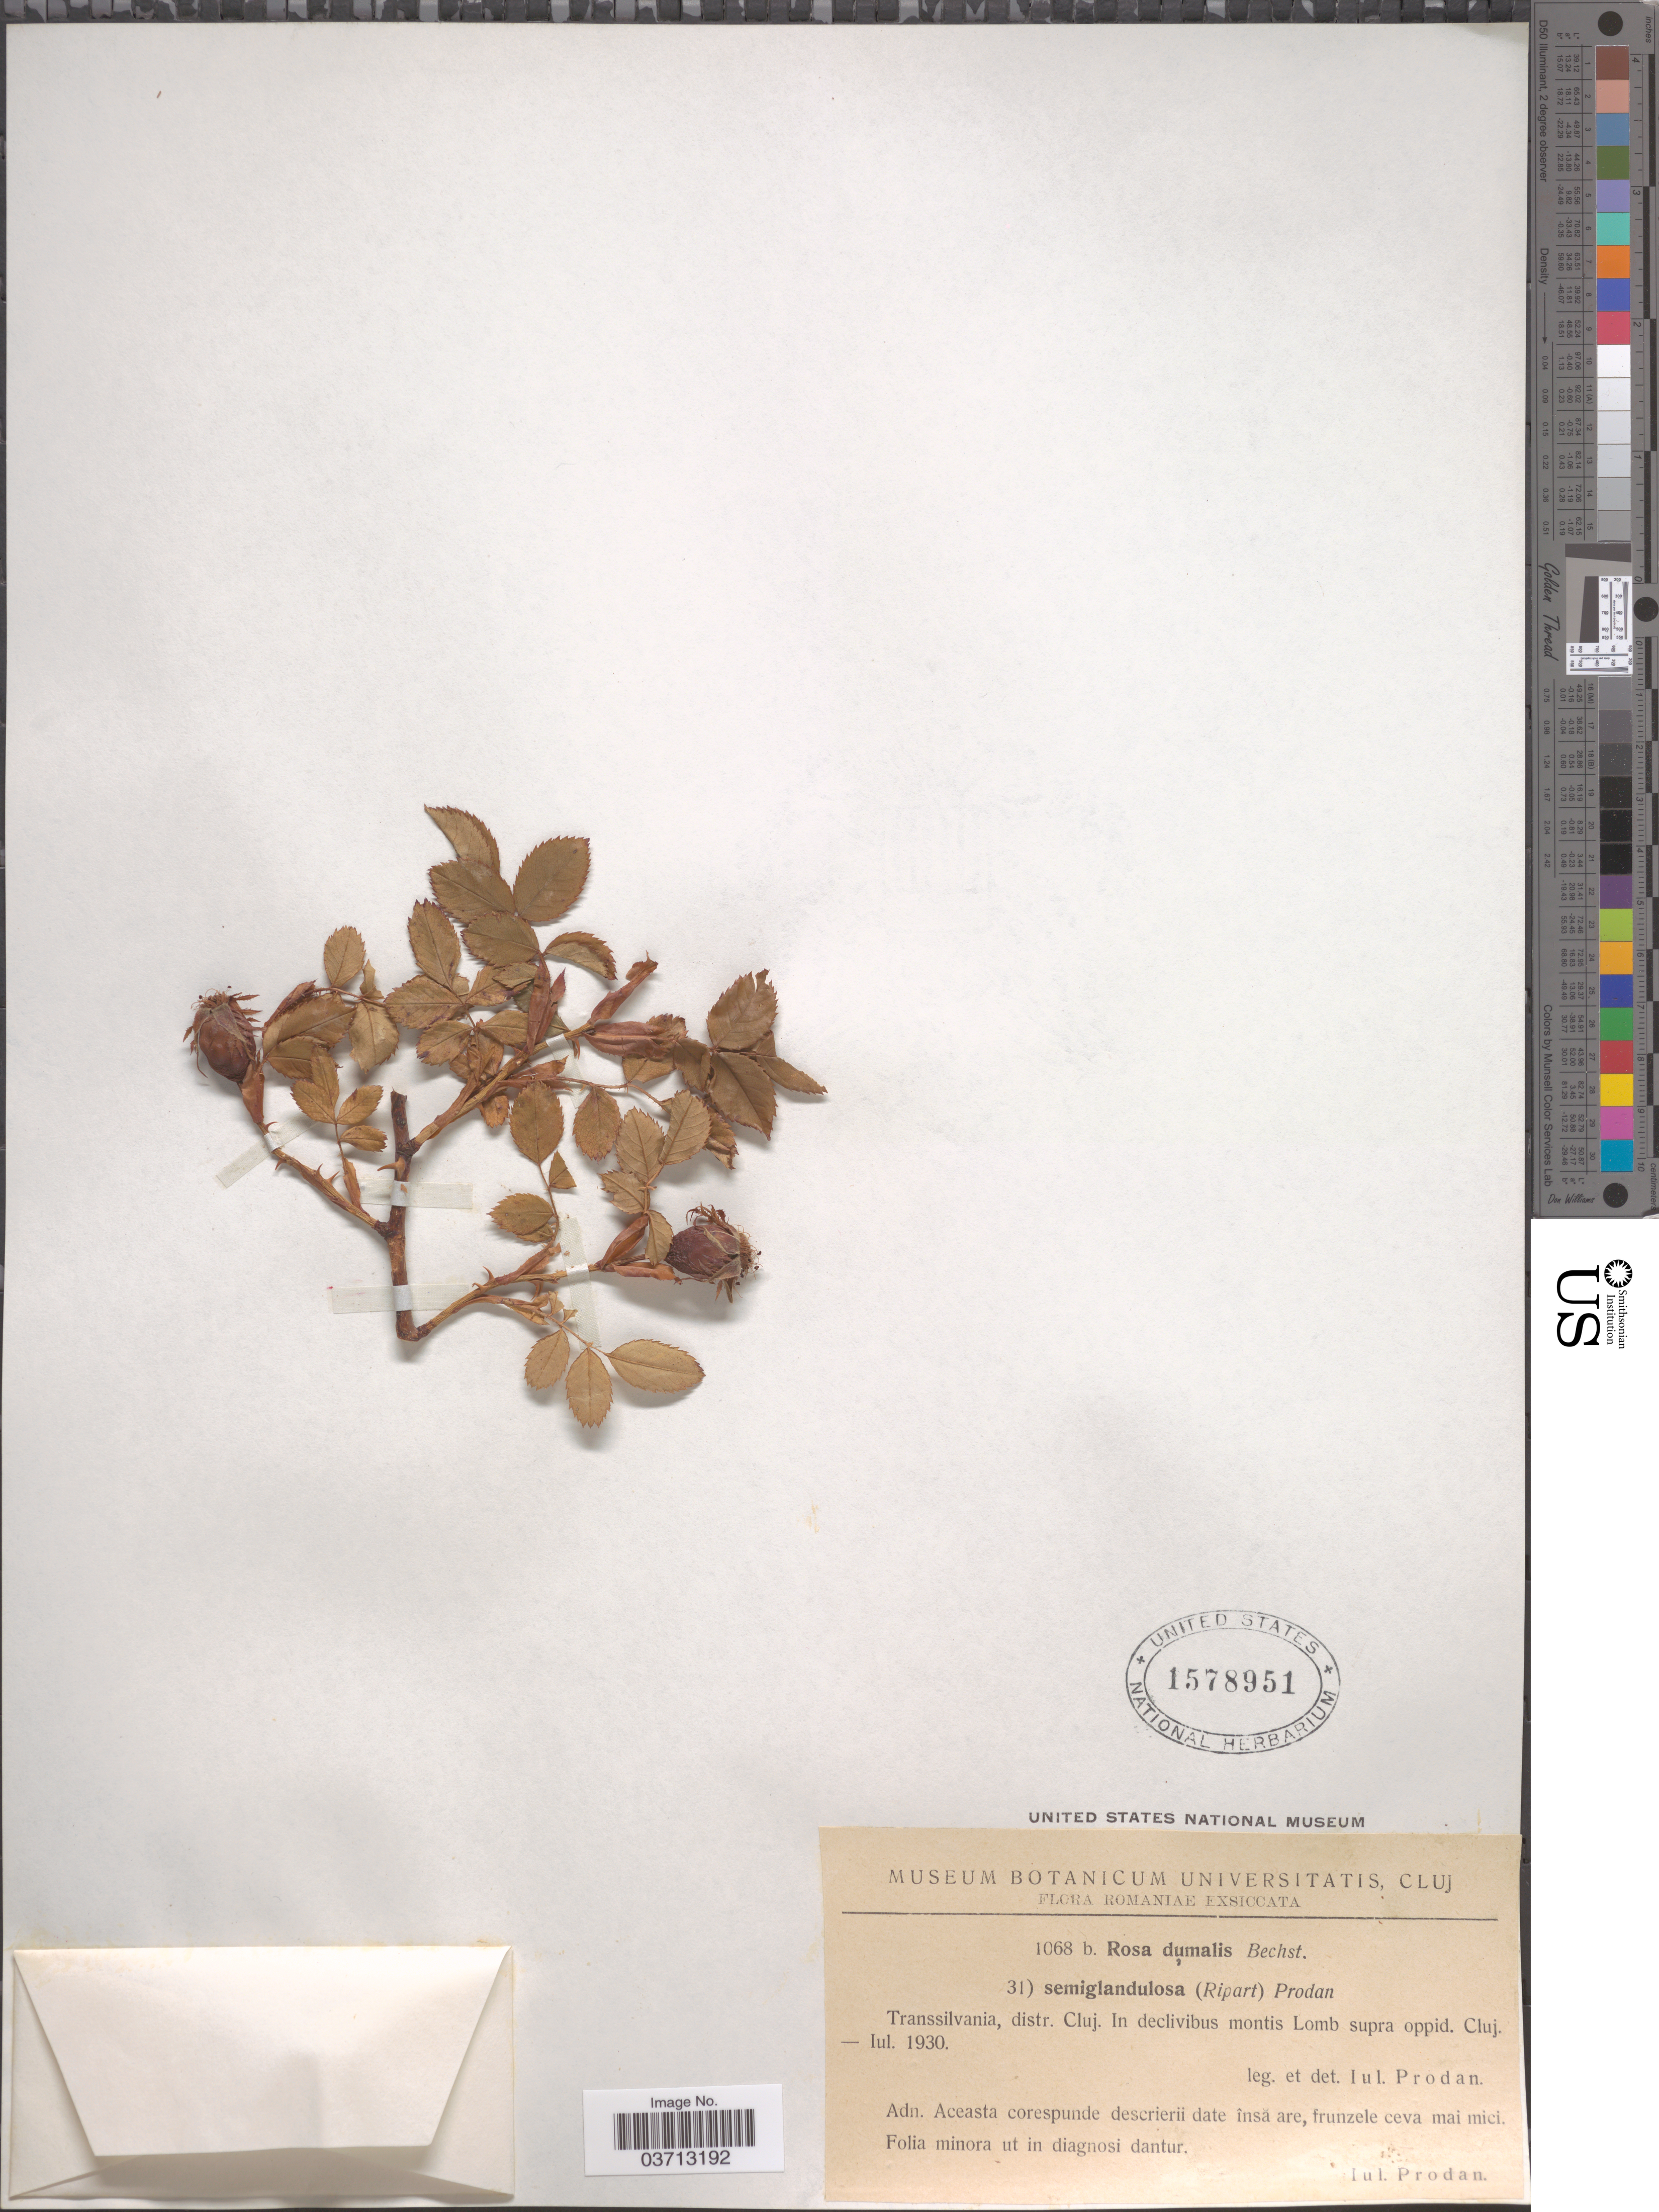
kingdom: Plantae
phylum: Tracheophyta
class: Magnoliopsida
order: Rosales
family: Rosaceae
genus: Rosa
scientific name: Rosa dumalis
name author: Bechst.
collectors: J. Prodan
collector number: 1068 b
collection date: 1930-07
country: Romania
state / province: Cluj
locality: Transsilvania, distr. Cluj. In declivibus montis Lomb supra oppid. Cluj.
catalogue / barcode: US 1578951